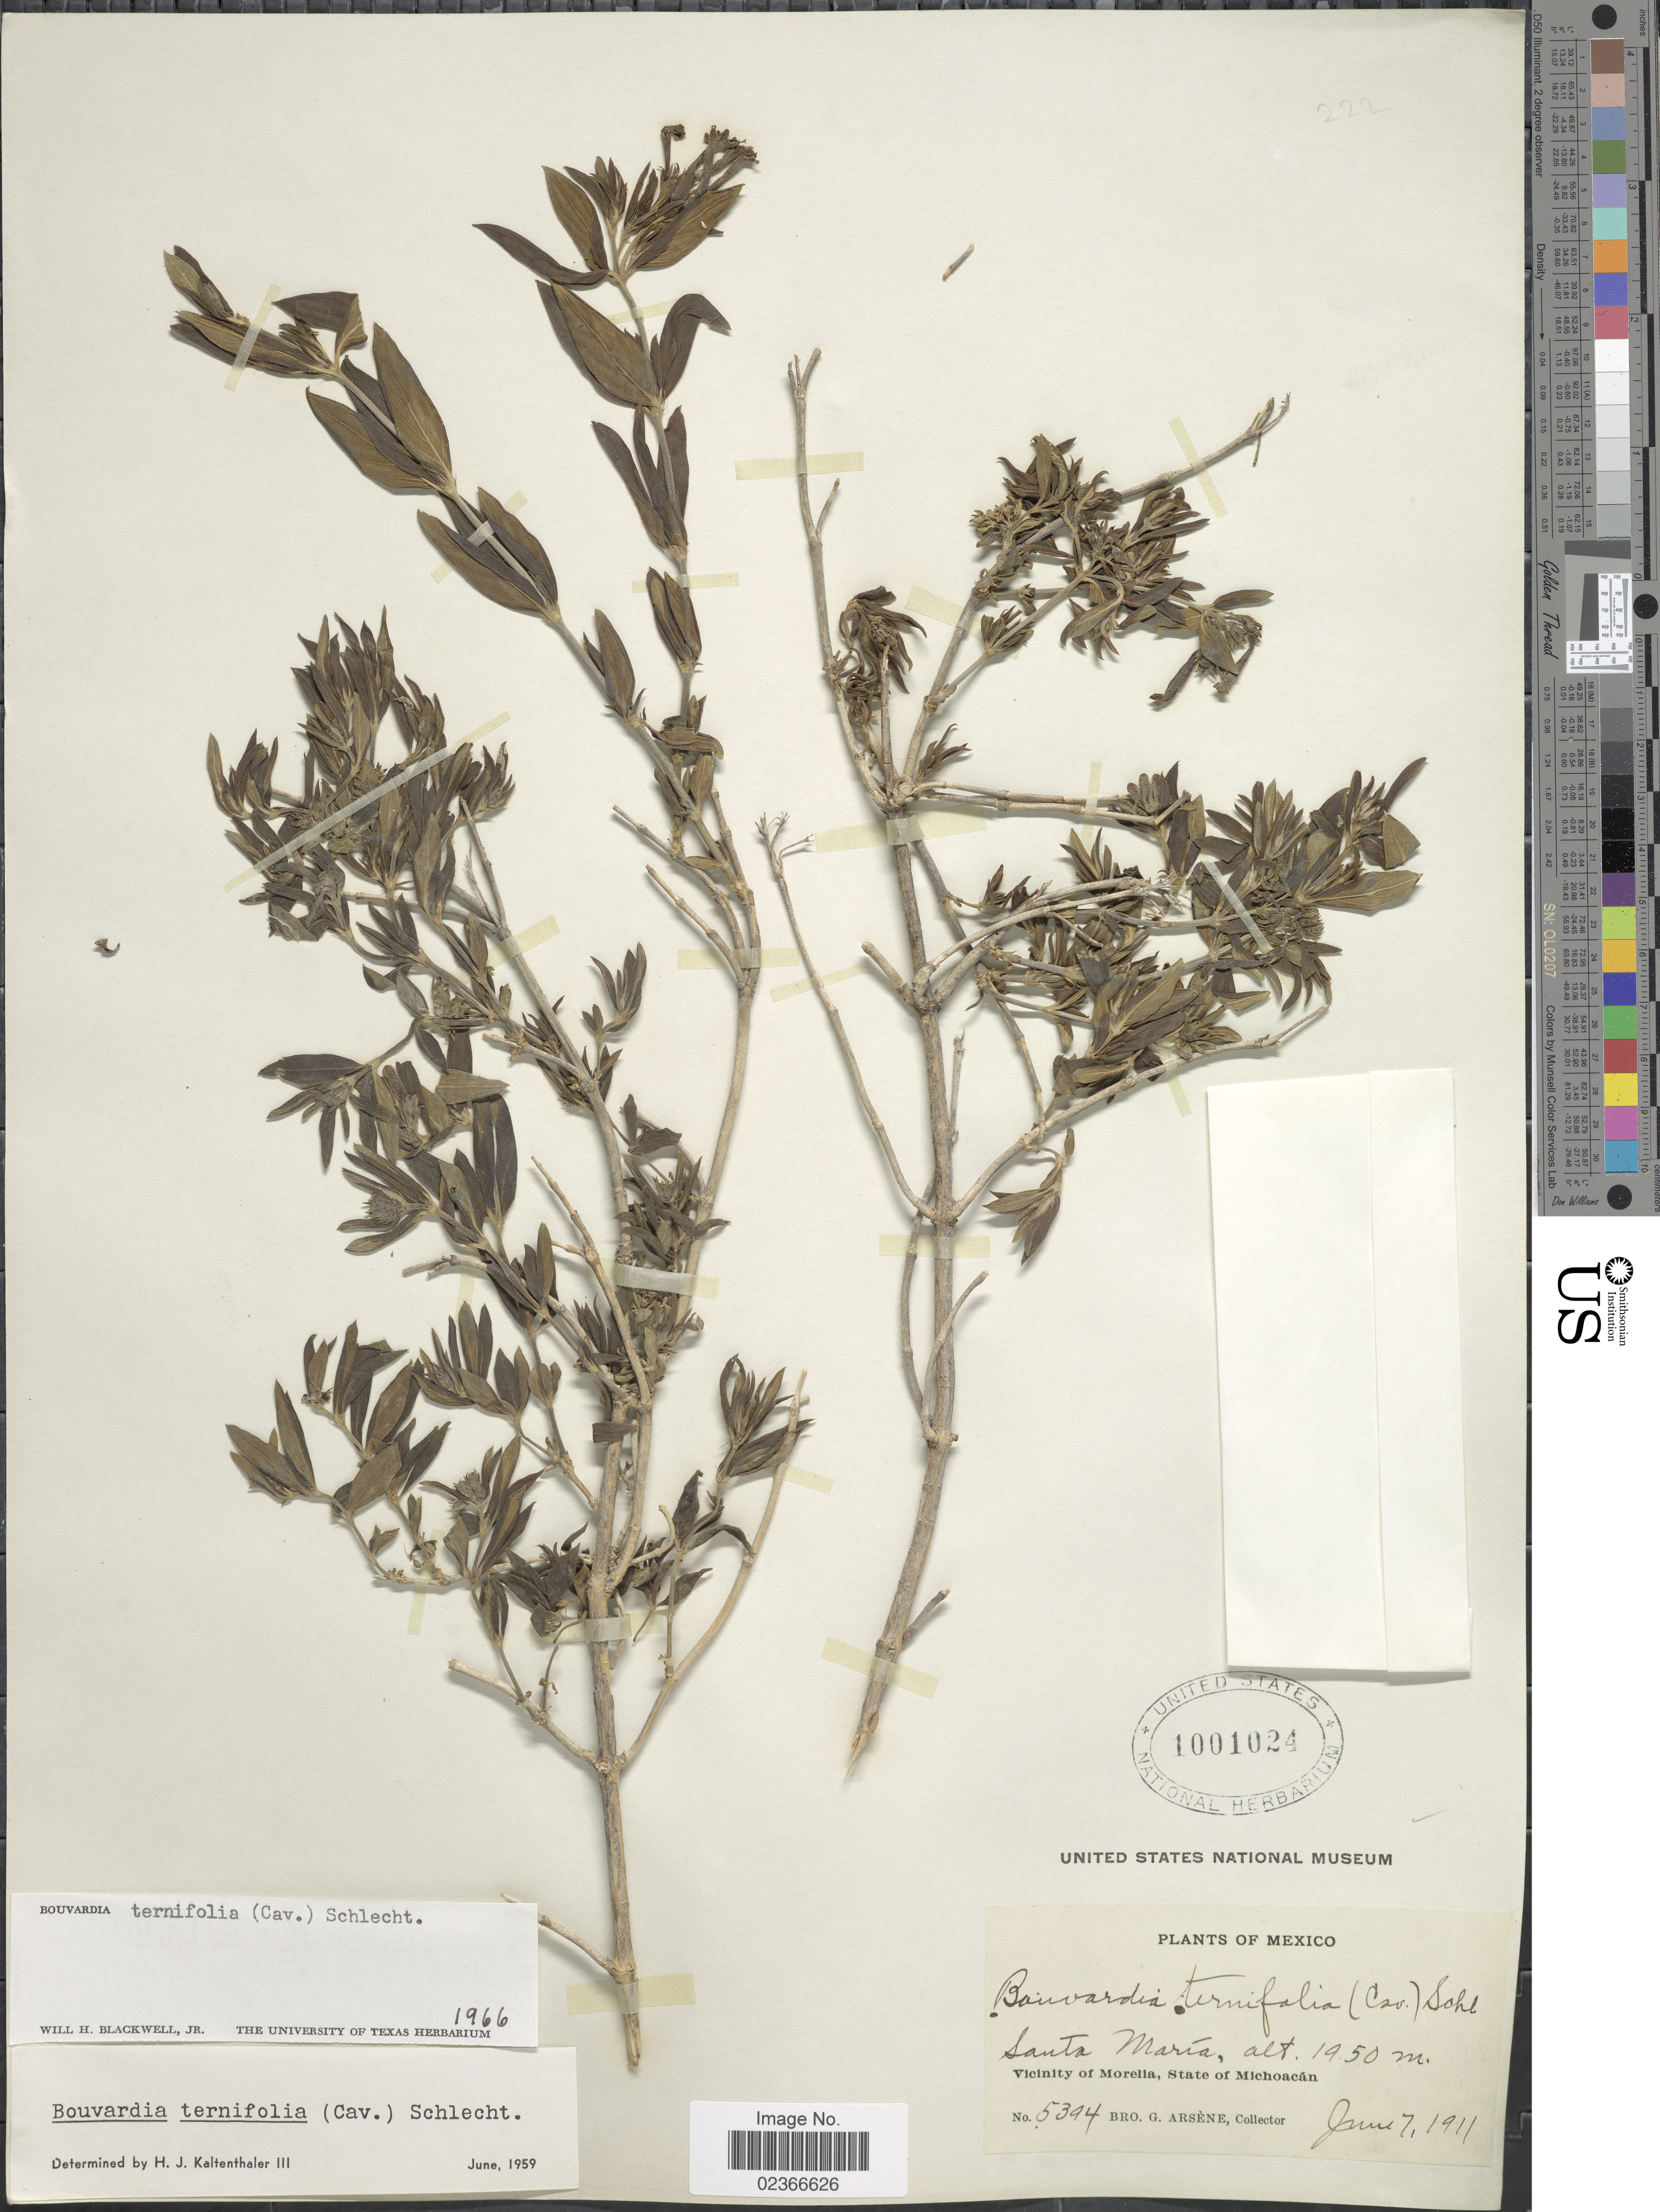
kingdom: Plantae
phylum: Tracheophyta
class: Magnoliopsida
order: Gentianales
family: Rubiaceae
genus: Bouvardia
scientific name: Bouvardia ternifolia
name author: (Cav.) Schltdl.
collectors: Bro. G. Arsène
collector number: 5394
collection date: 1911-06-07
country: Mexico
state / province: Michoacán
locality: Santa Maria. Vicinity of Morelia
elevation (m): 1950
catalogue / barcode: US 1001024